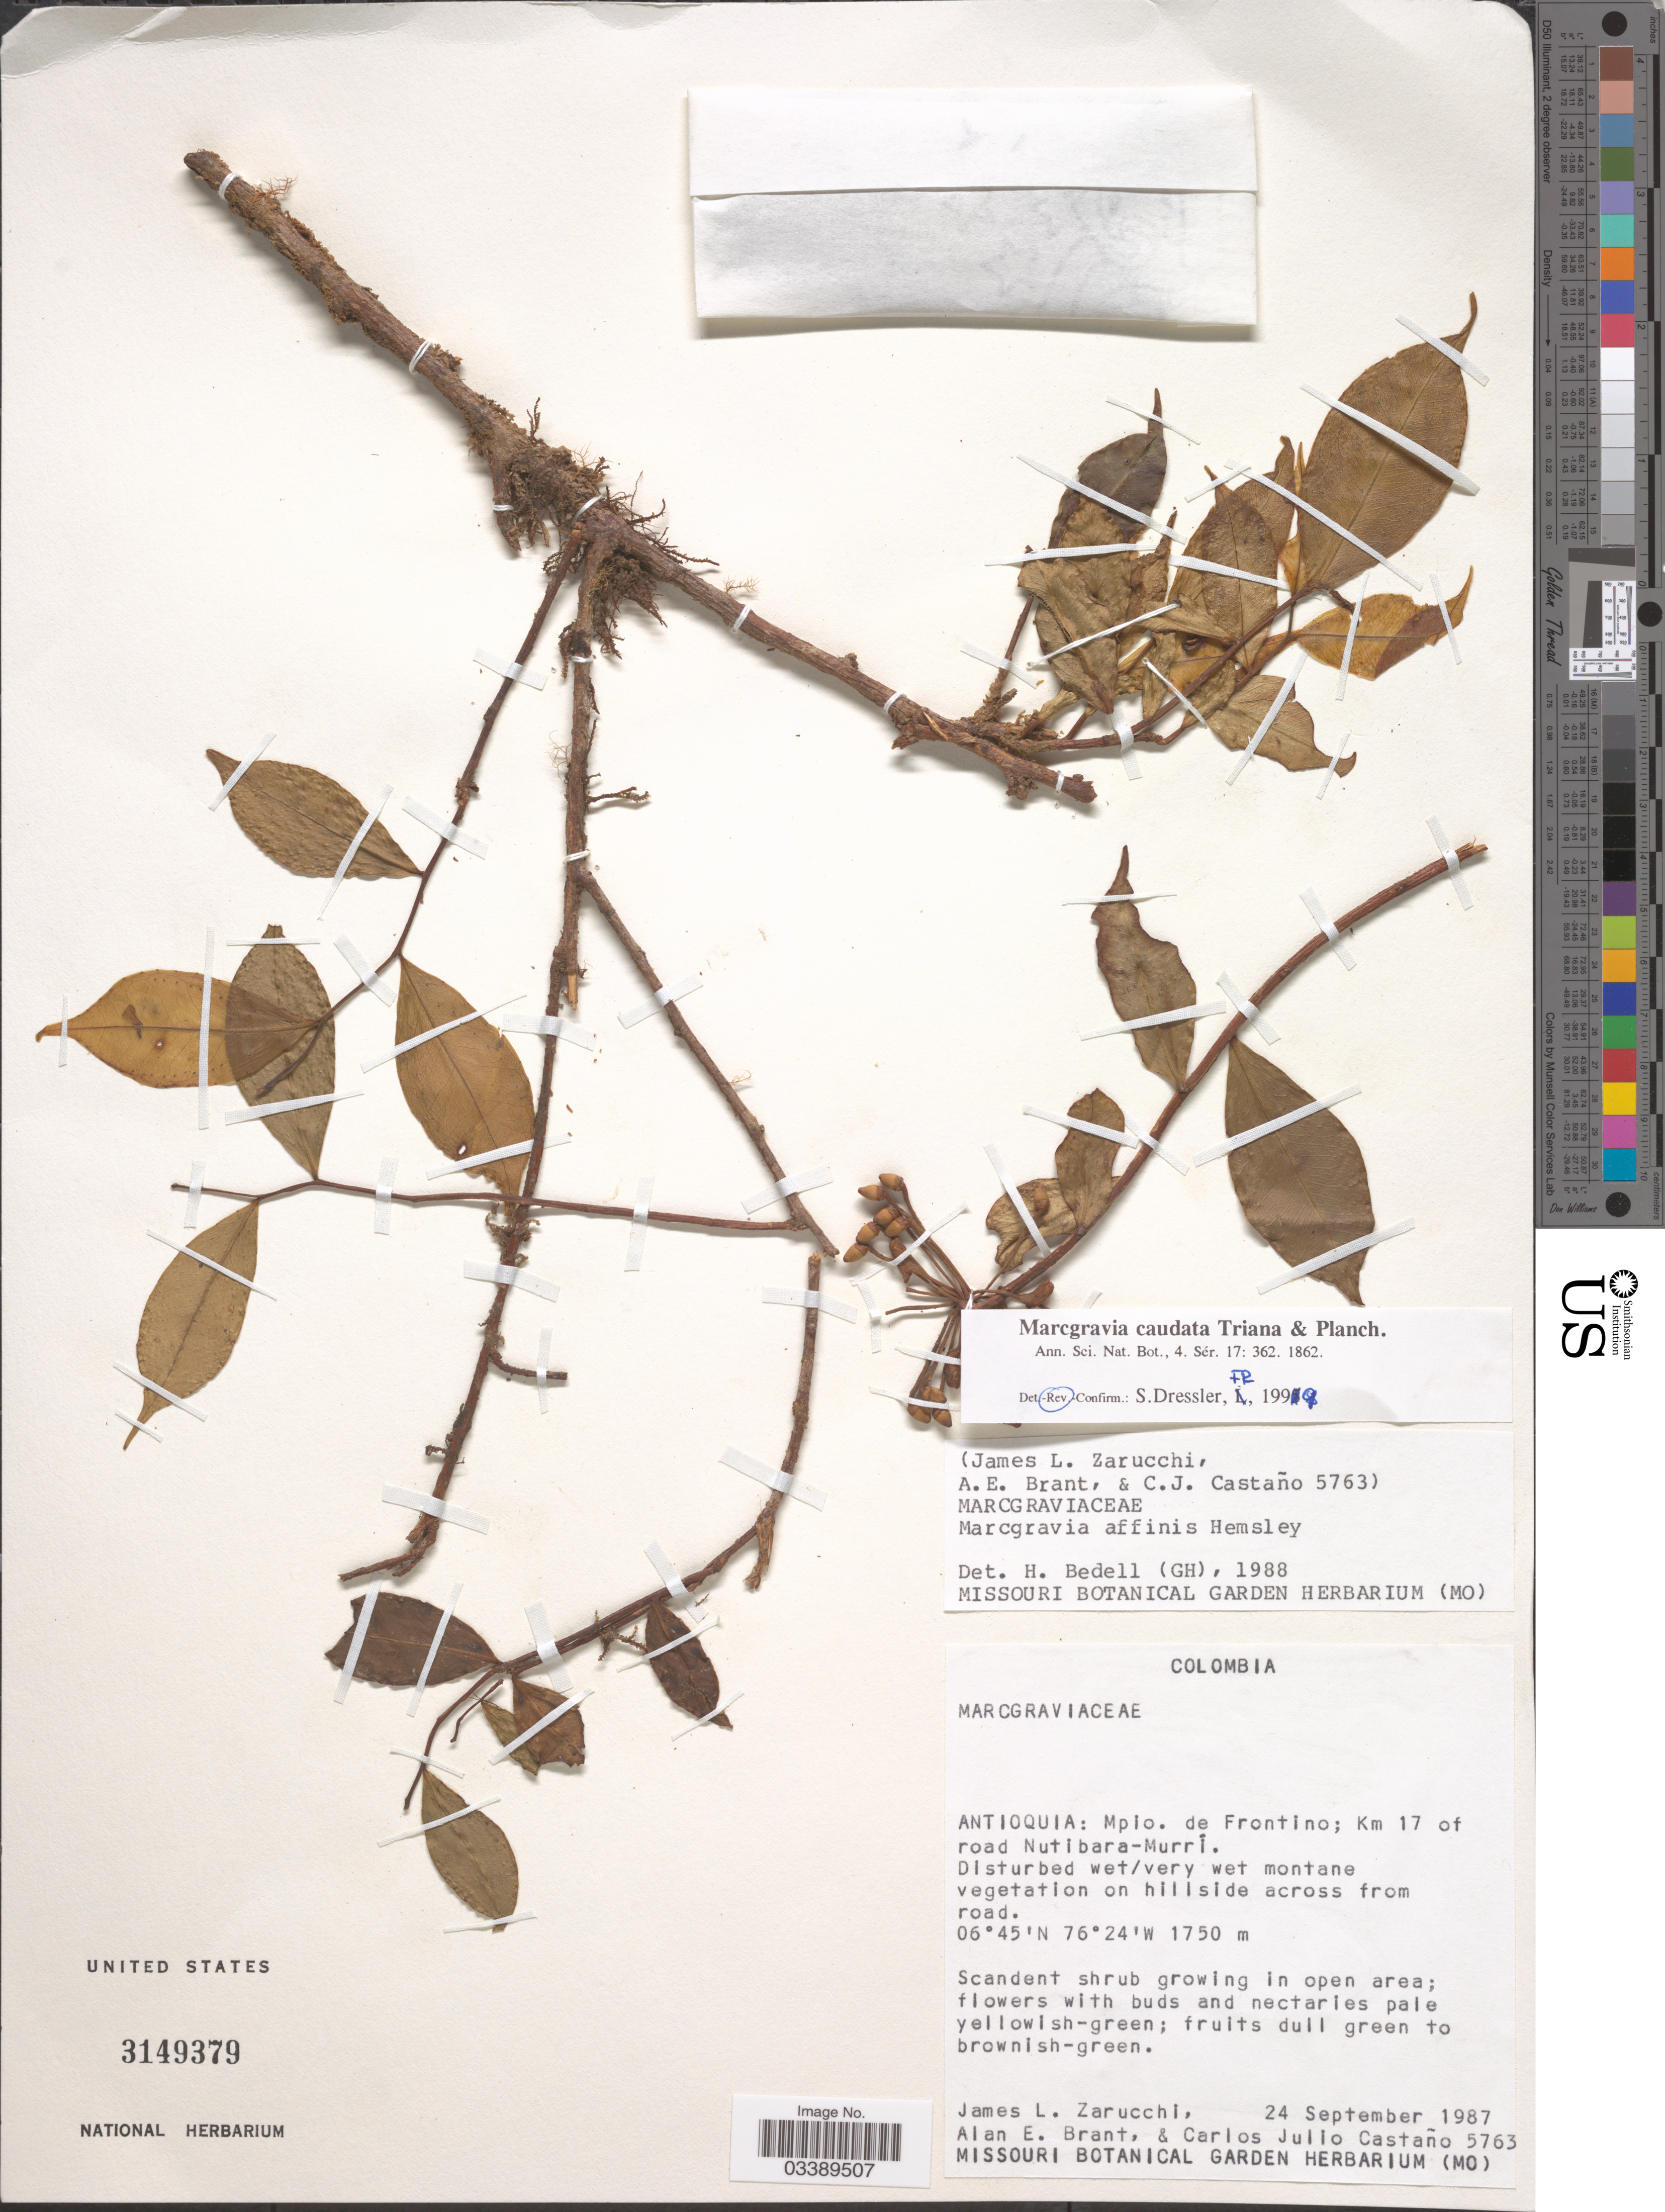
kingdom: Plantae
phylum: Tracheophyta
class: Magnoliopsida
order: Ericales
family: Marcgraviaceae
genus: Marcgravia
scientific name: Marcgravia caudata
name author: Triana & Planch.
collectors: J. L. Zarucchi, A. Brant & C. Castaño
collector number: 5763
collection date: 1987-09-24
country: Colombia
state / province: Antioquia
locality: Mpio. de Frontino; Km 17 of road Nutibara-Murrí.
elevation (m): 1750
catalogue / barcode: US 3149379